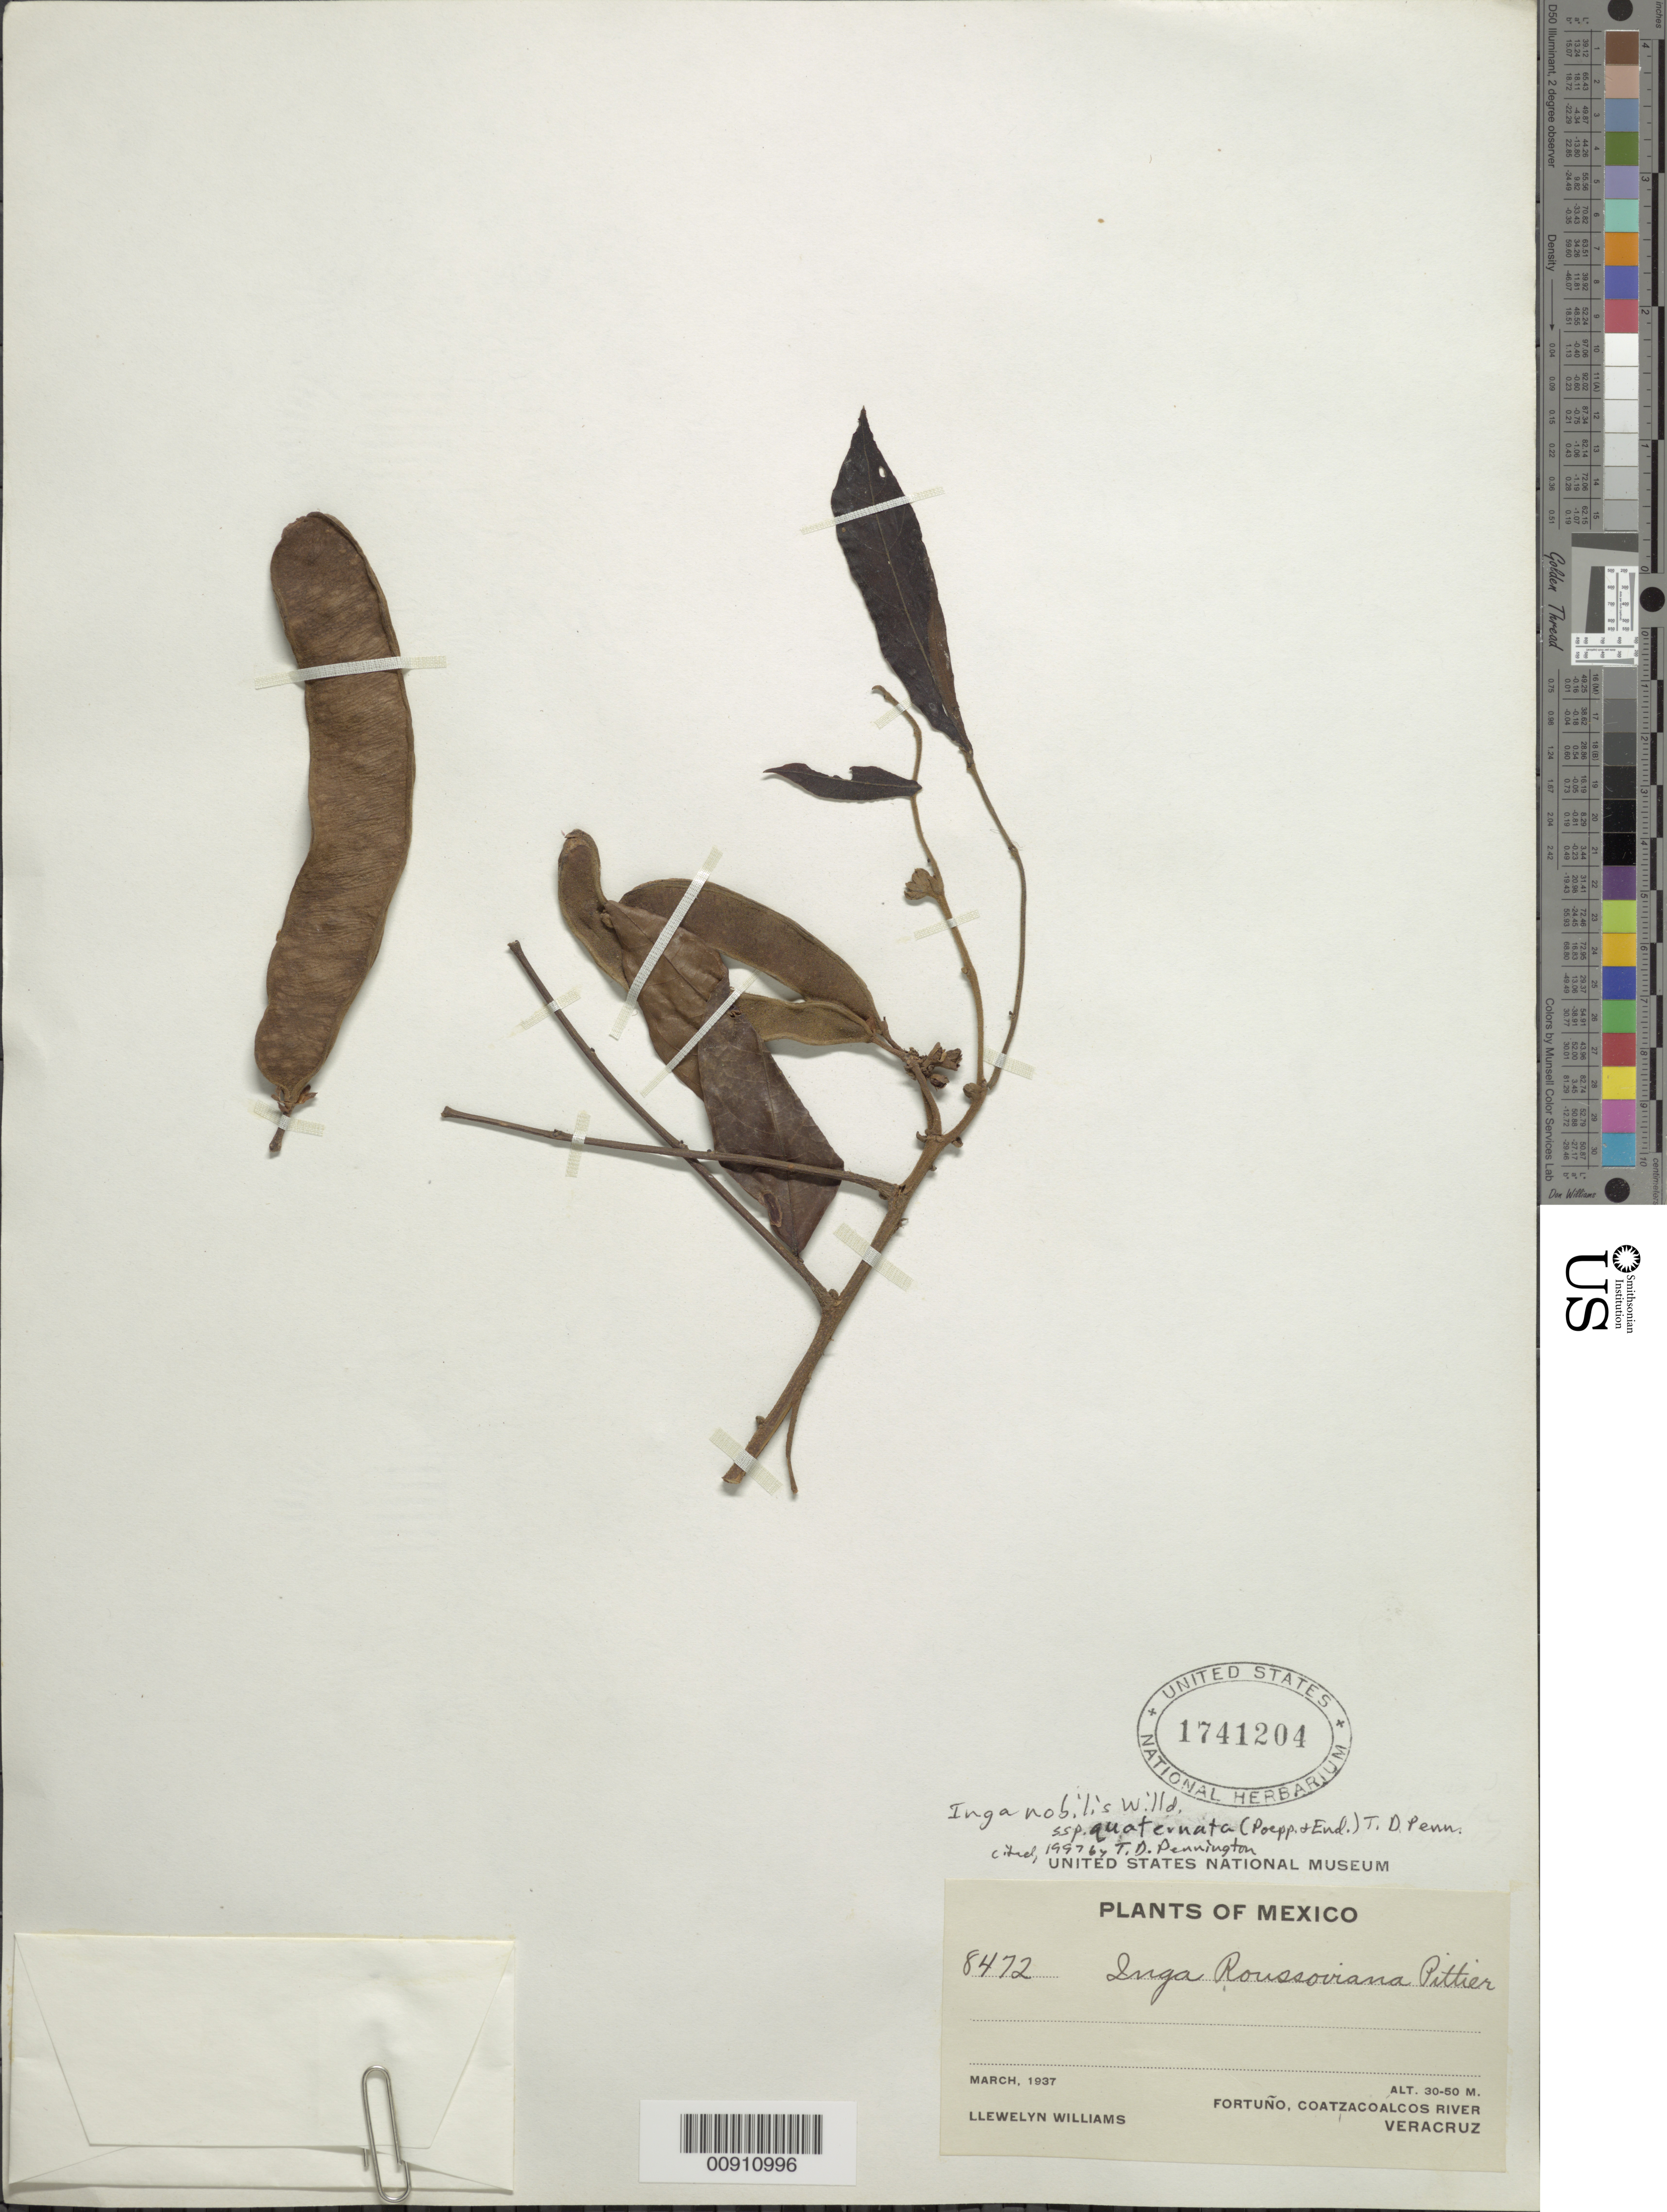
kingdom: Plantae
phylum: Tracheophyta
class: Magnoliopsida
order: Fabales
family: Fabaceae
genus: Inga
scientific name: Inga quaternata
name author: Poepp. & Endl.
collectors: L. Williams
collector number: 8472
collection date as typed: Mar 1937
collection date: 1937-03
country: Mexico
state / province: Veracruz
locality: Fortuño, Coatzacoalcos River, Veracruz.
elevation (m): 50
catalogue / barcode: US 1741204